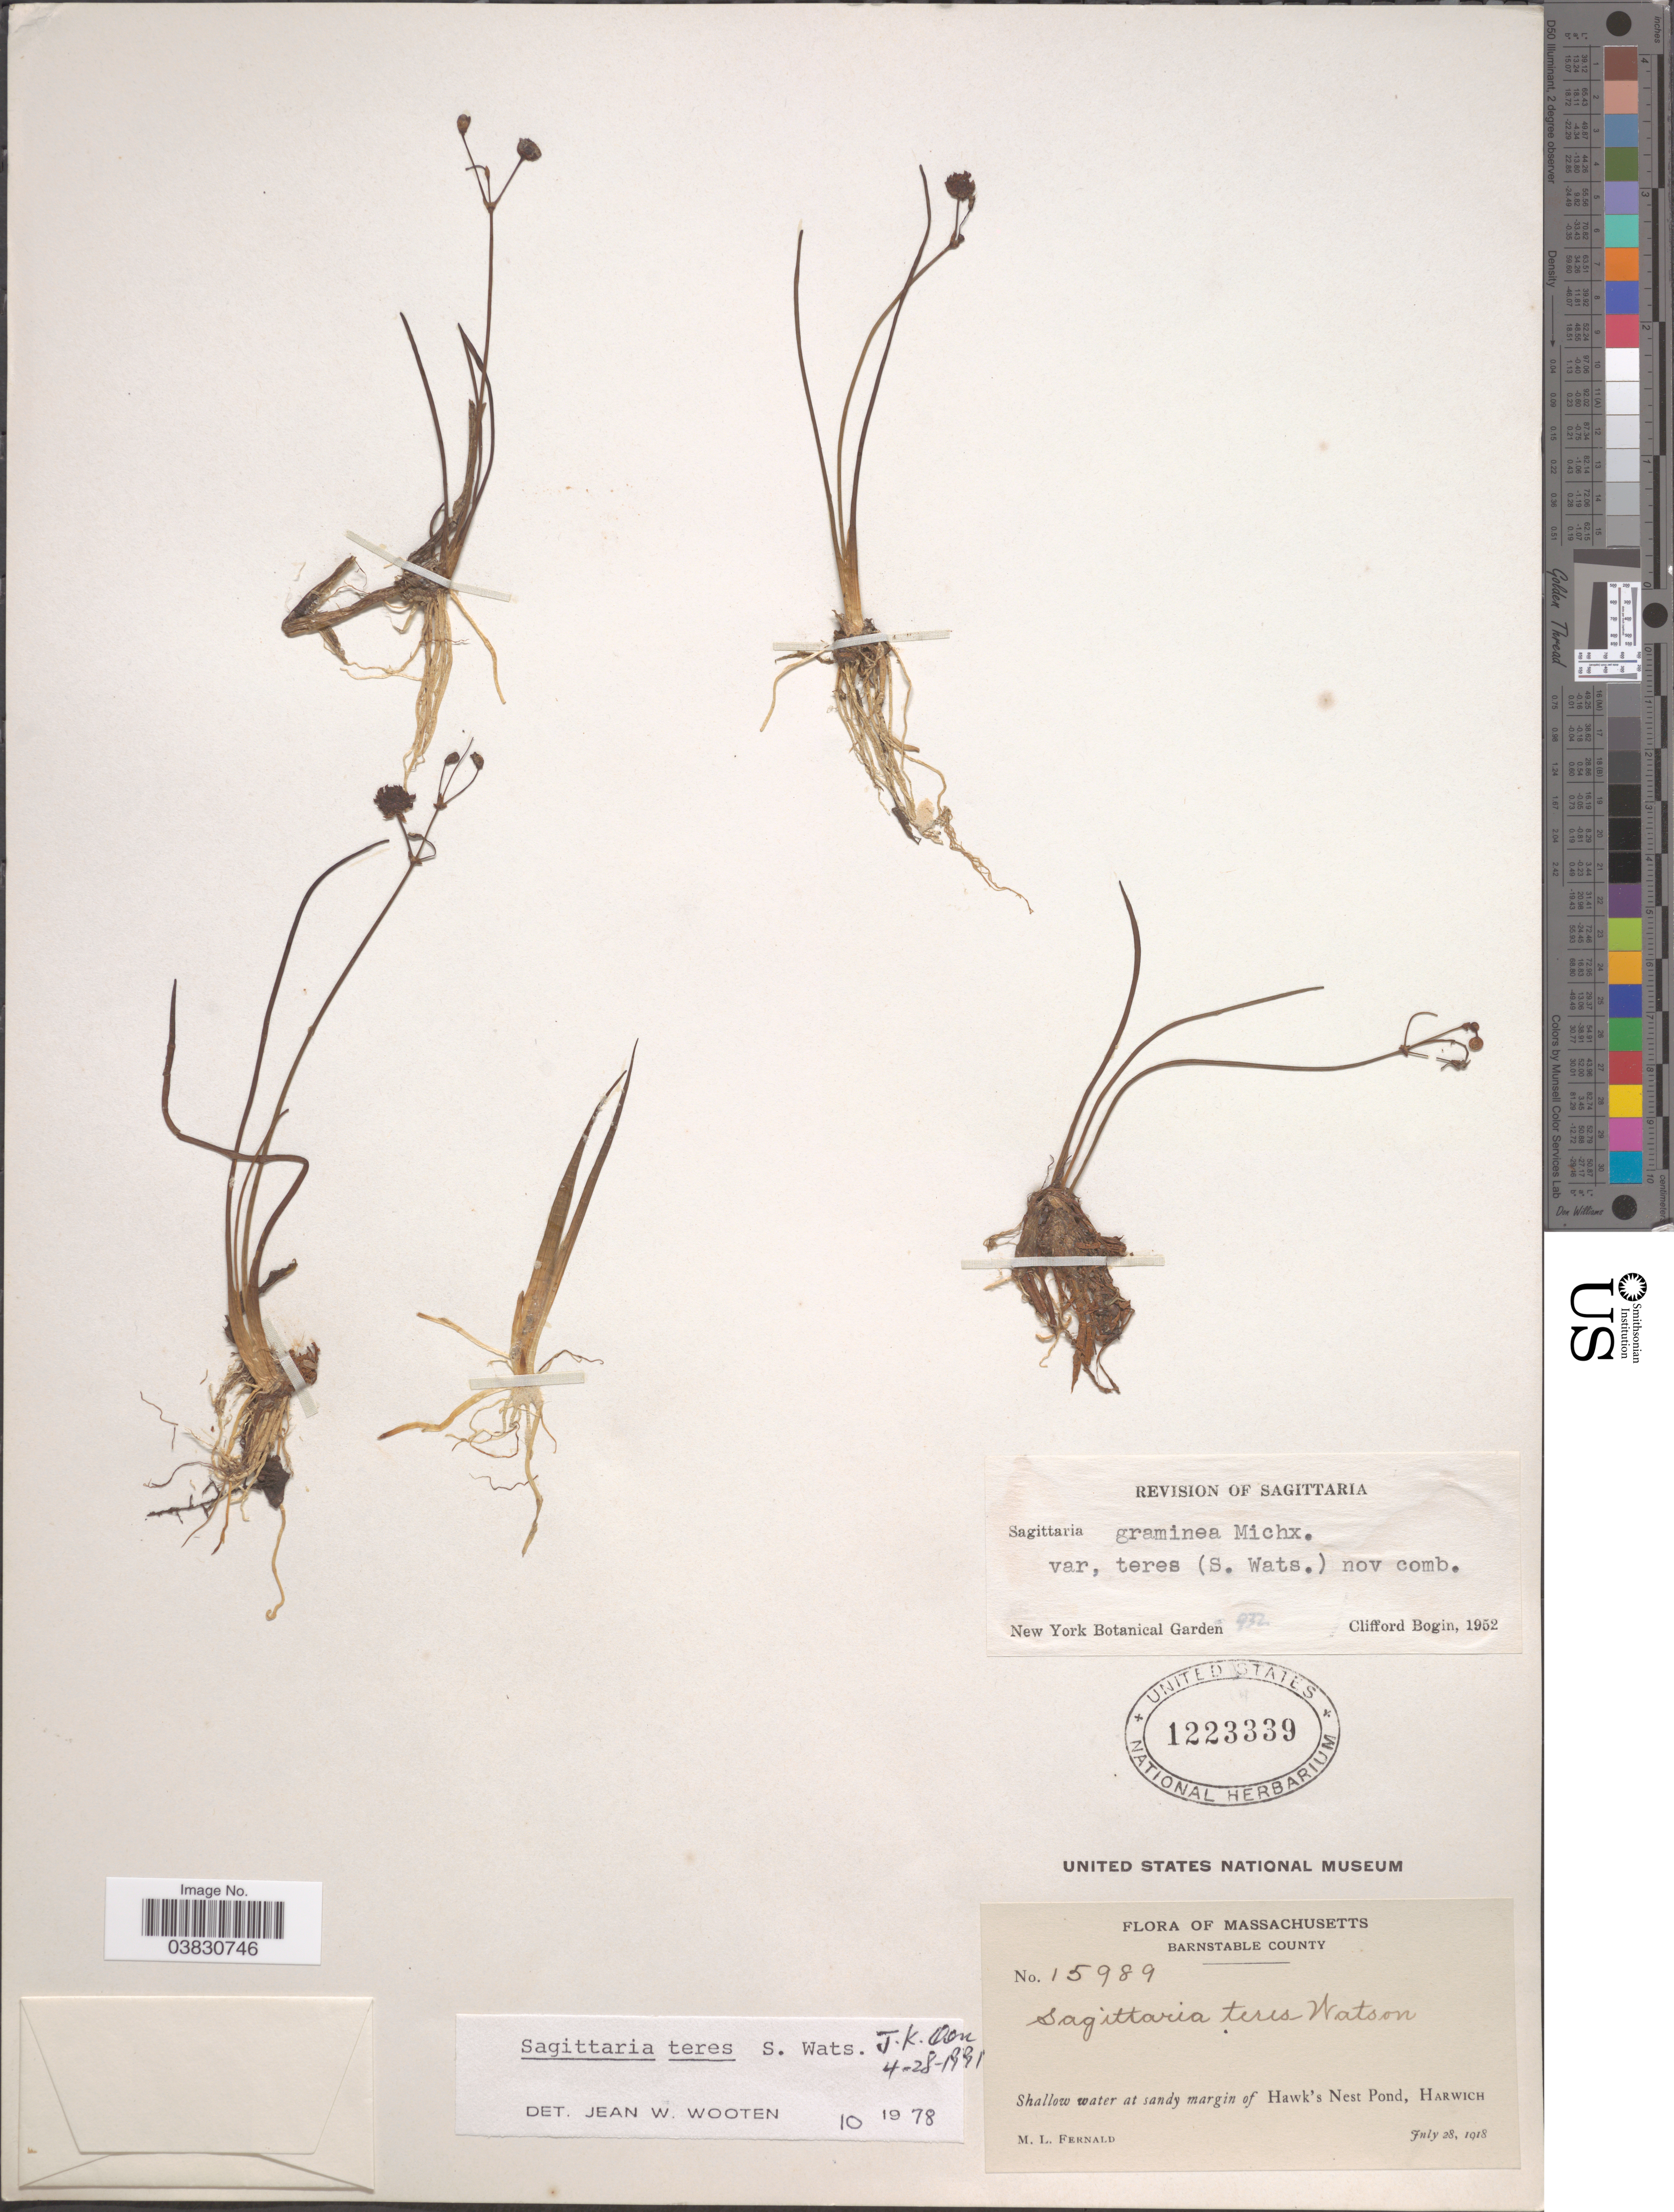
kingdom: Plantae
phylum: Tracheophyta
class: Liliopsida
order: Alismatales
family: Alismataceae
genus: Sagittaria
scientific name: Sagittaria teres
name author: S. Watson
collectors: M. L. Fernald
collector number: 15989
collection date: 1918-07-28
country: United States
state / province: Massachusetts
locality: Barnstable County. Shallow water at sandy margin of Hawk's Nest Pond, Harwich.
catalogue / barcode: US 1223339